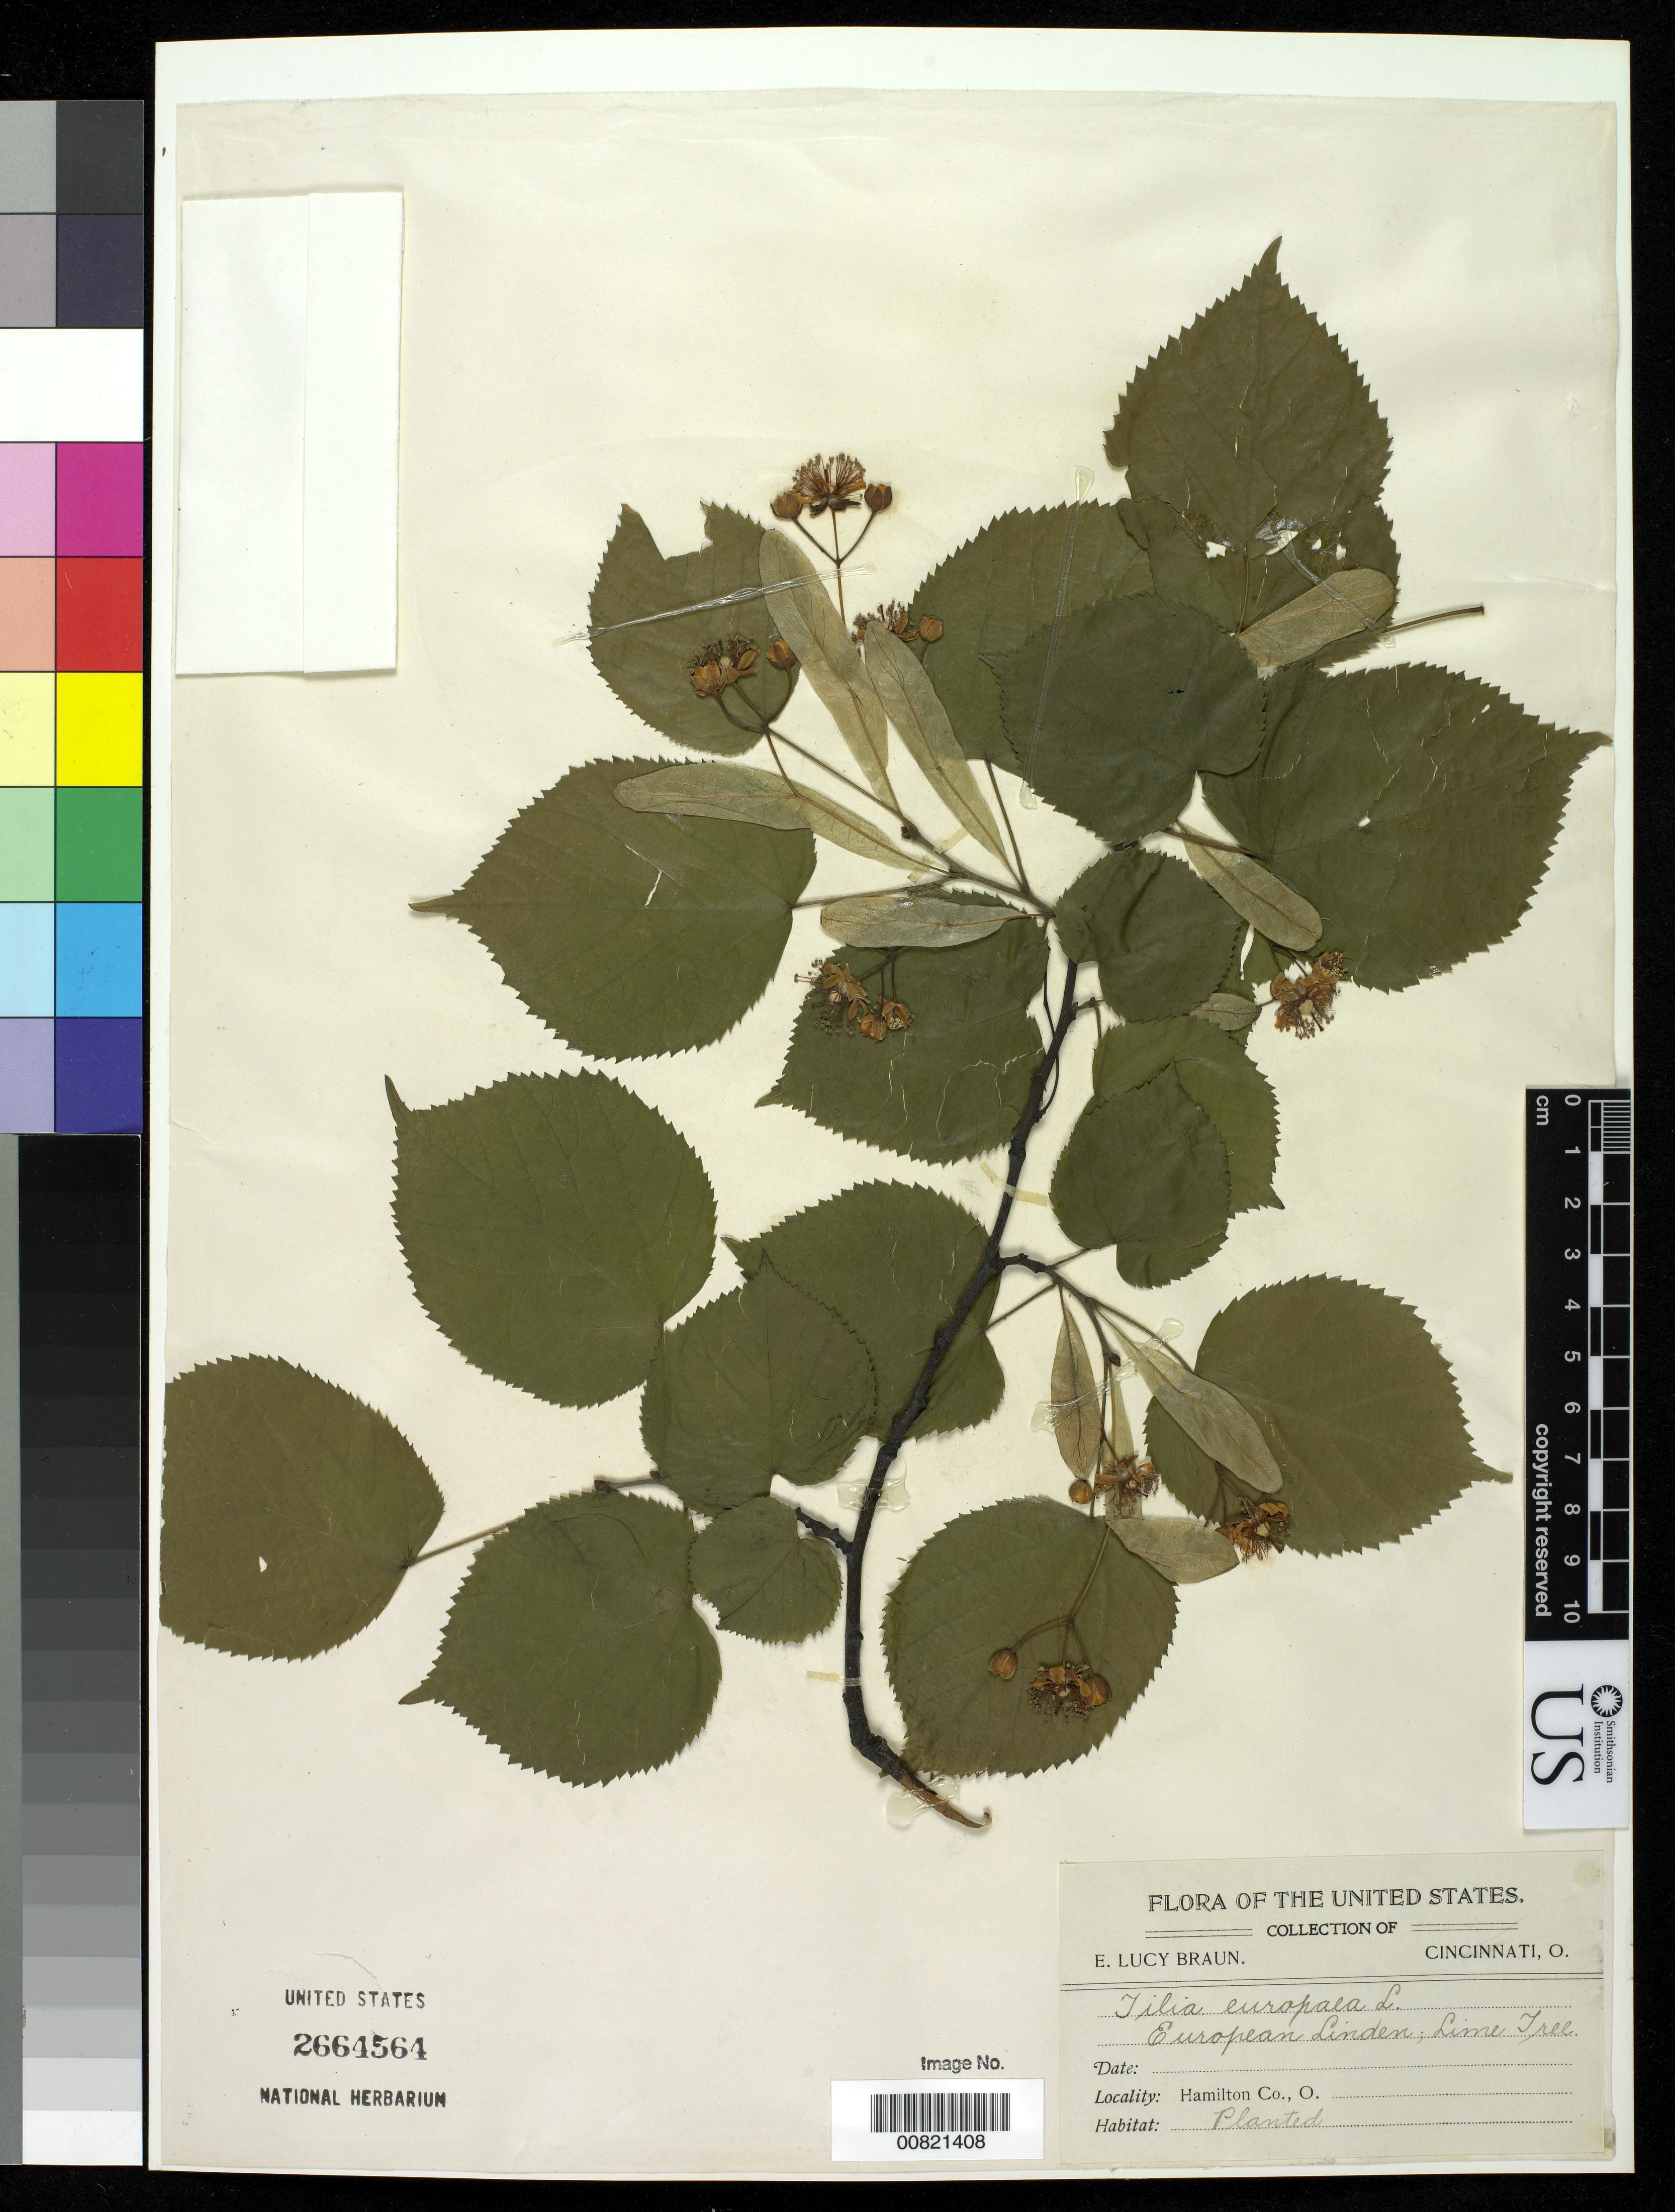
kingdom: Plantae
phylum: Tracheophyta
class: Magnoliopsida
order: Malvales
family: Malvaceae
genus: Tilia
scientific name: Tilia europaea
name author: L.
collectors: E. L. Braun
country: United States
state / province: Ohio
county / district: Hamilton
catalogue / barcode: US 2664564